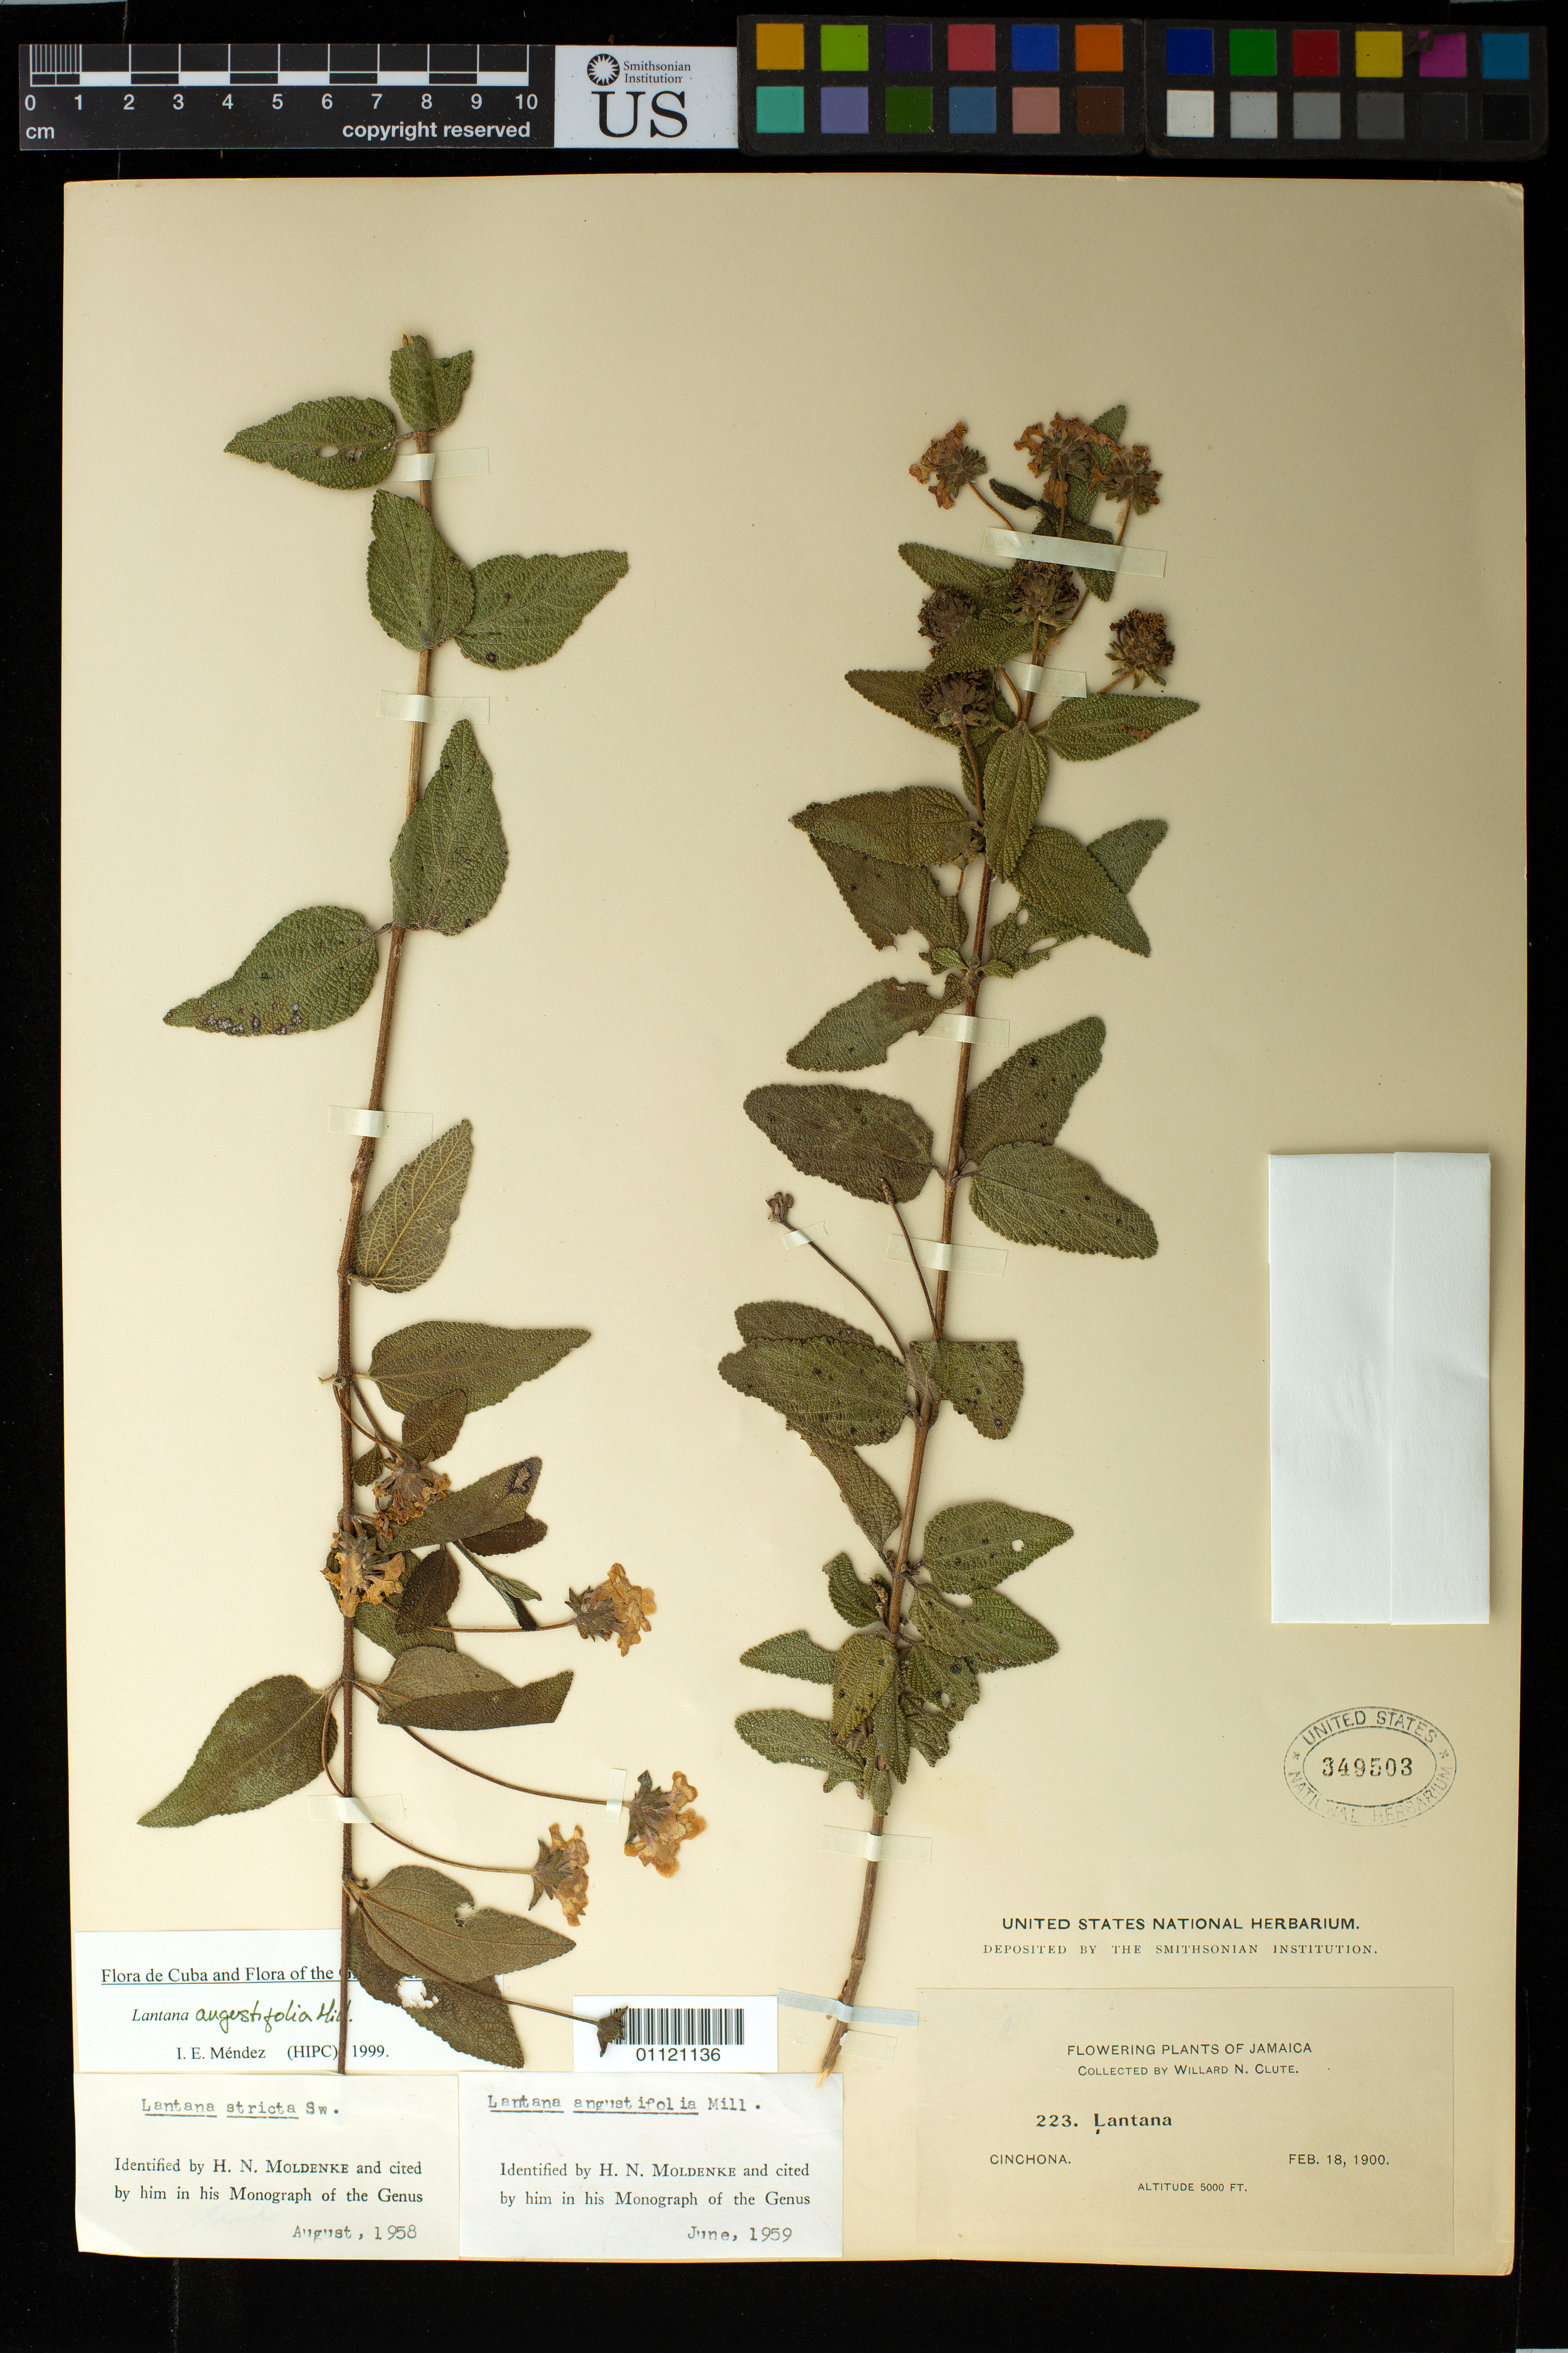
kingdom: Plantae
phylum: Tracheophyta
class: Magnoliopsida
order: Lamiales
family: Verbenaceae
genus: Lantana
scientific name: Lantana angustifolia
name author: Mill.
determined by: Moldenke, H. N.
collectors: W. N. Clute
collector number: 223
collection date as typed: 18 Feb 1900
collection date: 1900-02-18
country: Jamaica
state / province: Saint Andrew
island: Jamaica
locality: Cinchona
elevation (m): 1524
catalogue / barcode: US 349503